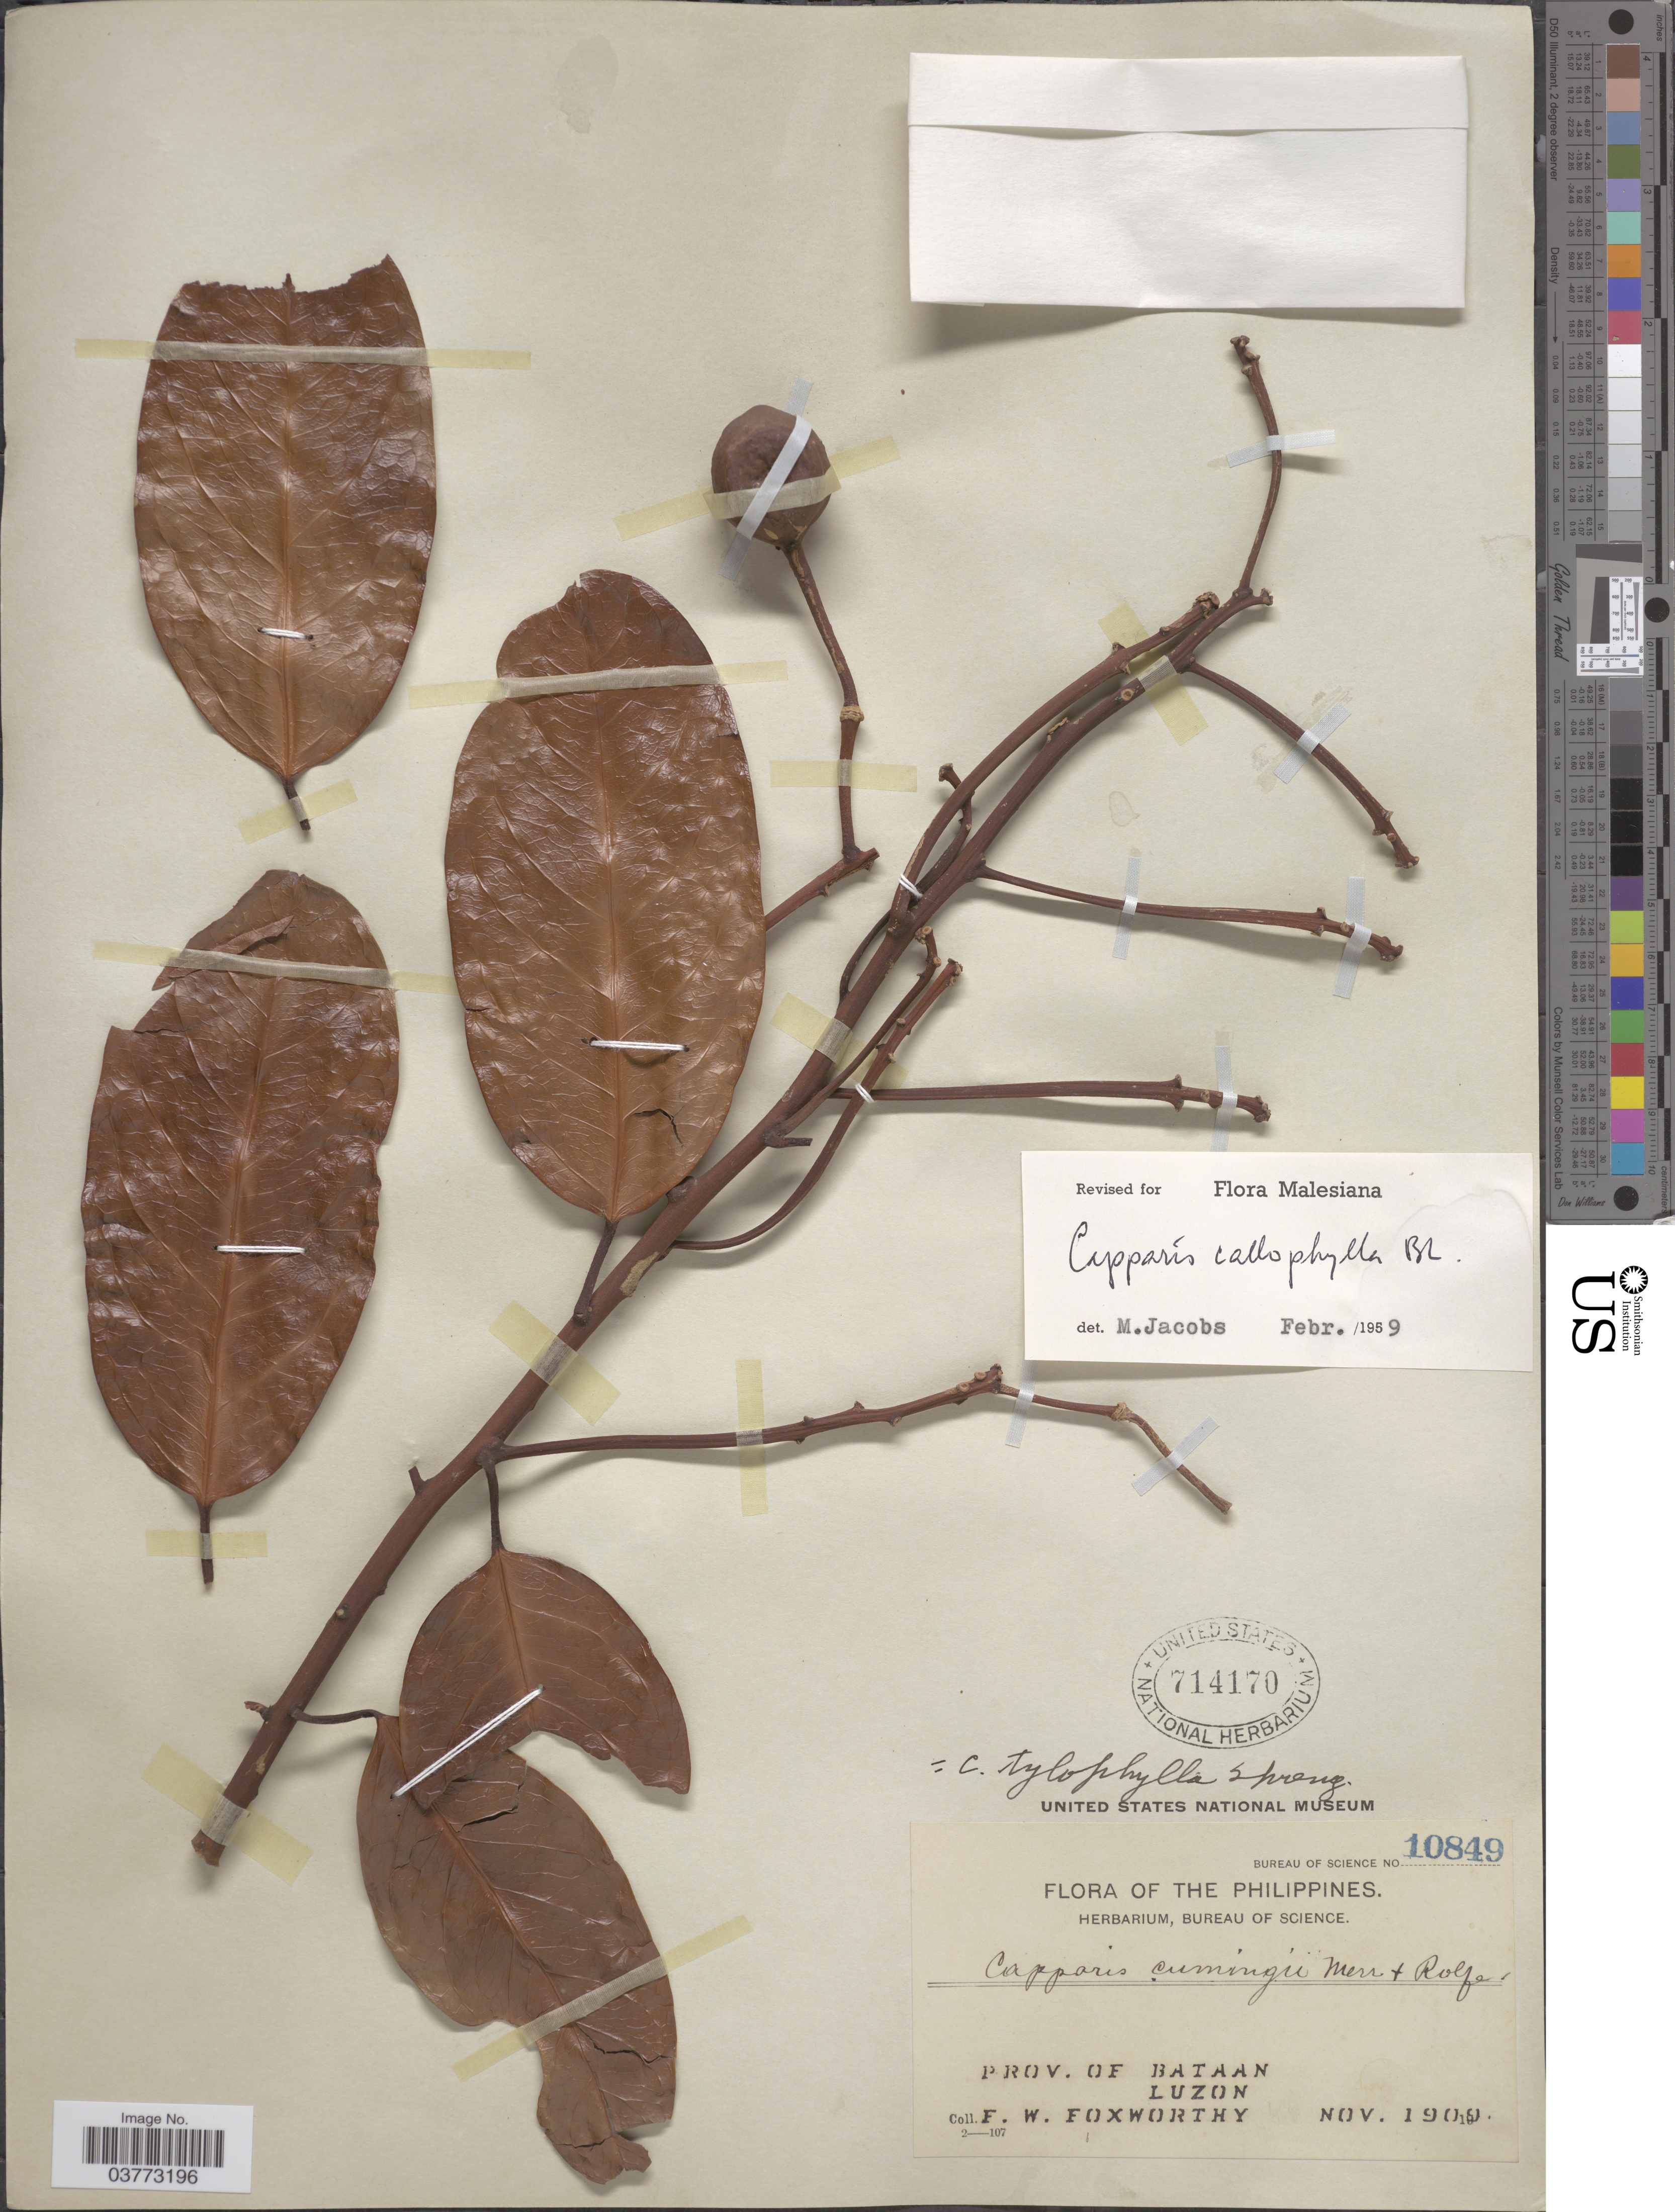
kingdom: Plantae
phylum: Tracheophyta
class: Magnoliopsida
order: Brassicales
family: Capparaceae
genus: Capparis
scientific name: Capparis callophylla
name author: Blume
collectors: F. W. Foxworthy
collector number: Bureau of Science 10849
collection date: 1909-11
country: Philippines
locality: The Philippines. Prov. of Bataan. Luzon.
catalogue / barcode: US 714170